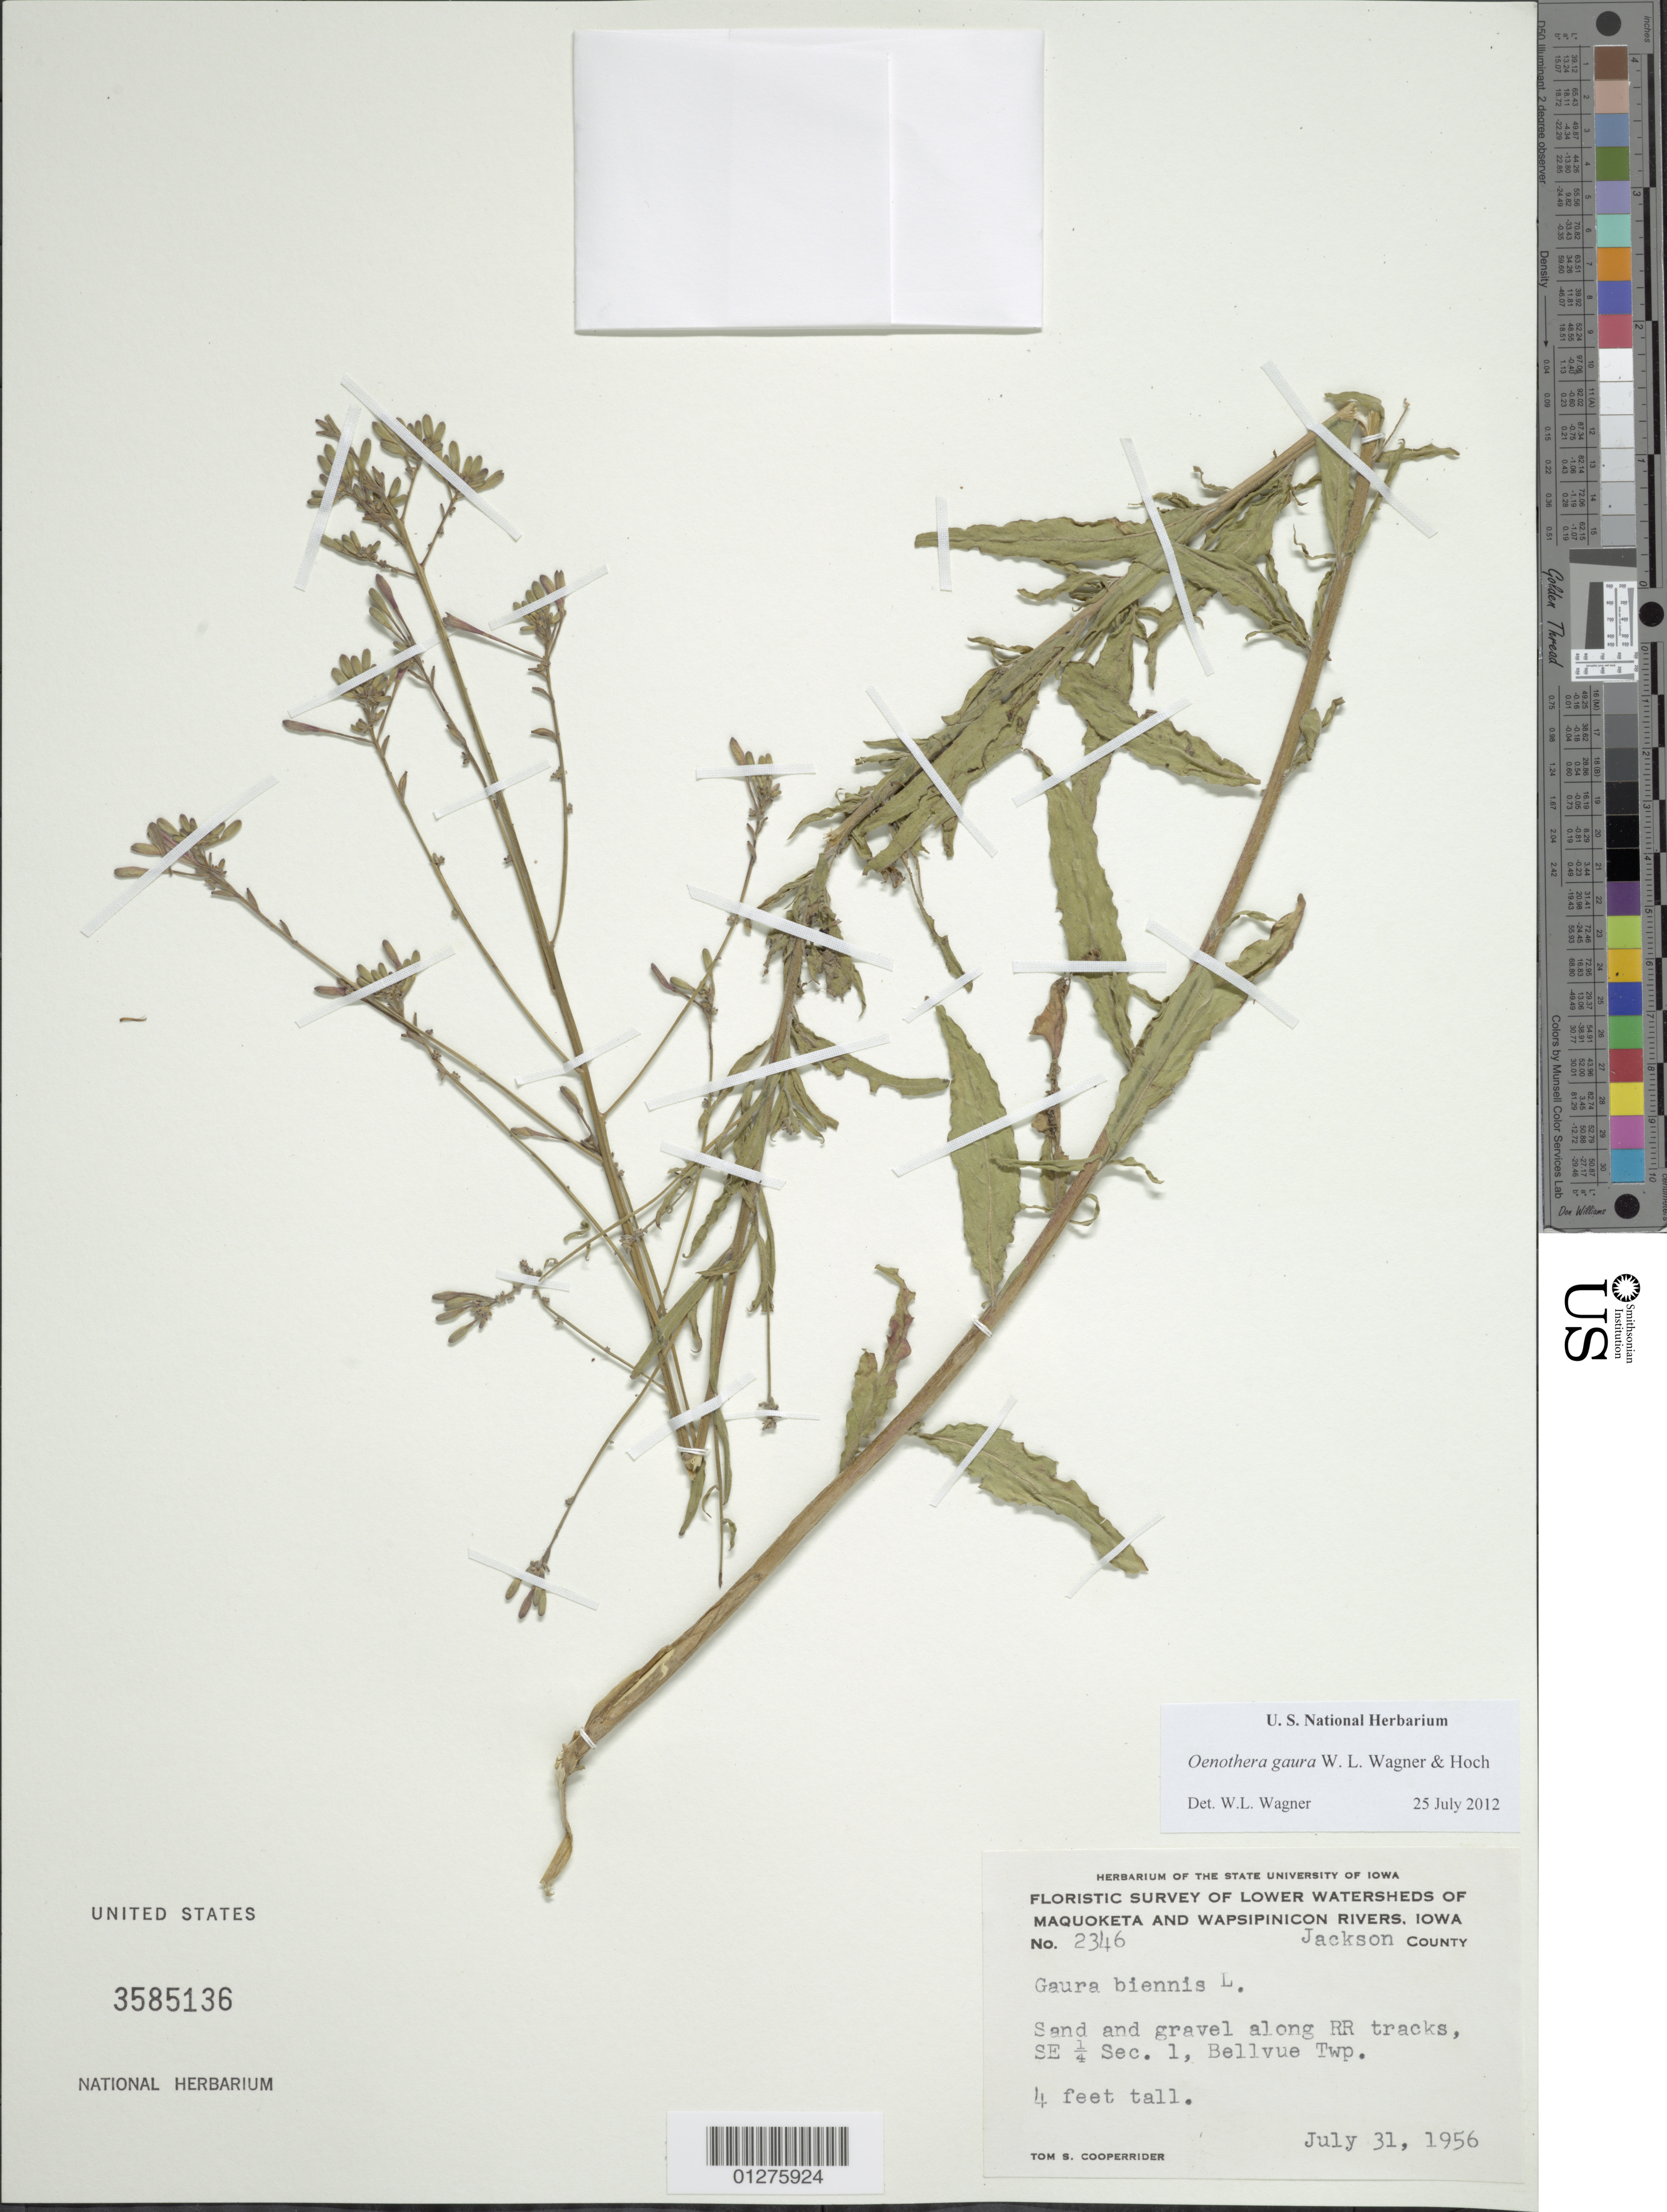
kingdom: Plantae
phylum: Tracheophyta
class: Magnoliopsida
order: Myrtales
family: Onagraceae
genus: Oenothera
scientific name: Oenothera gaura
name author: W.L. Wagner & Hoch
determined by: Wagner, W. L., (BOT), Smithsonian Institution - National Museum of Natural History (UNITED STATES)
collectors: T. S. Cooperrider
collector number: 2346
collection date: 1956-07-31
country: United States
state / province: Iowa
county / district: Jackson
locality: Lower Watersheds of Maquoketa and Wapsipinicon Rivers, along RR tracks, SE 1/4 Sec. 1, Belluve Twp.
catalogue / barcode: US 3585136